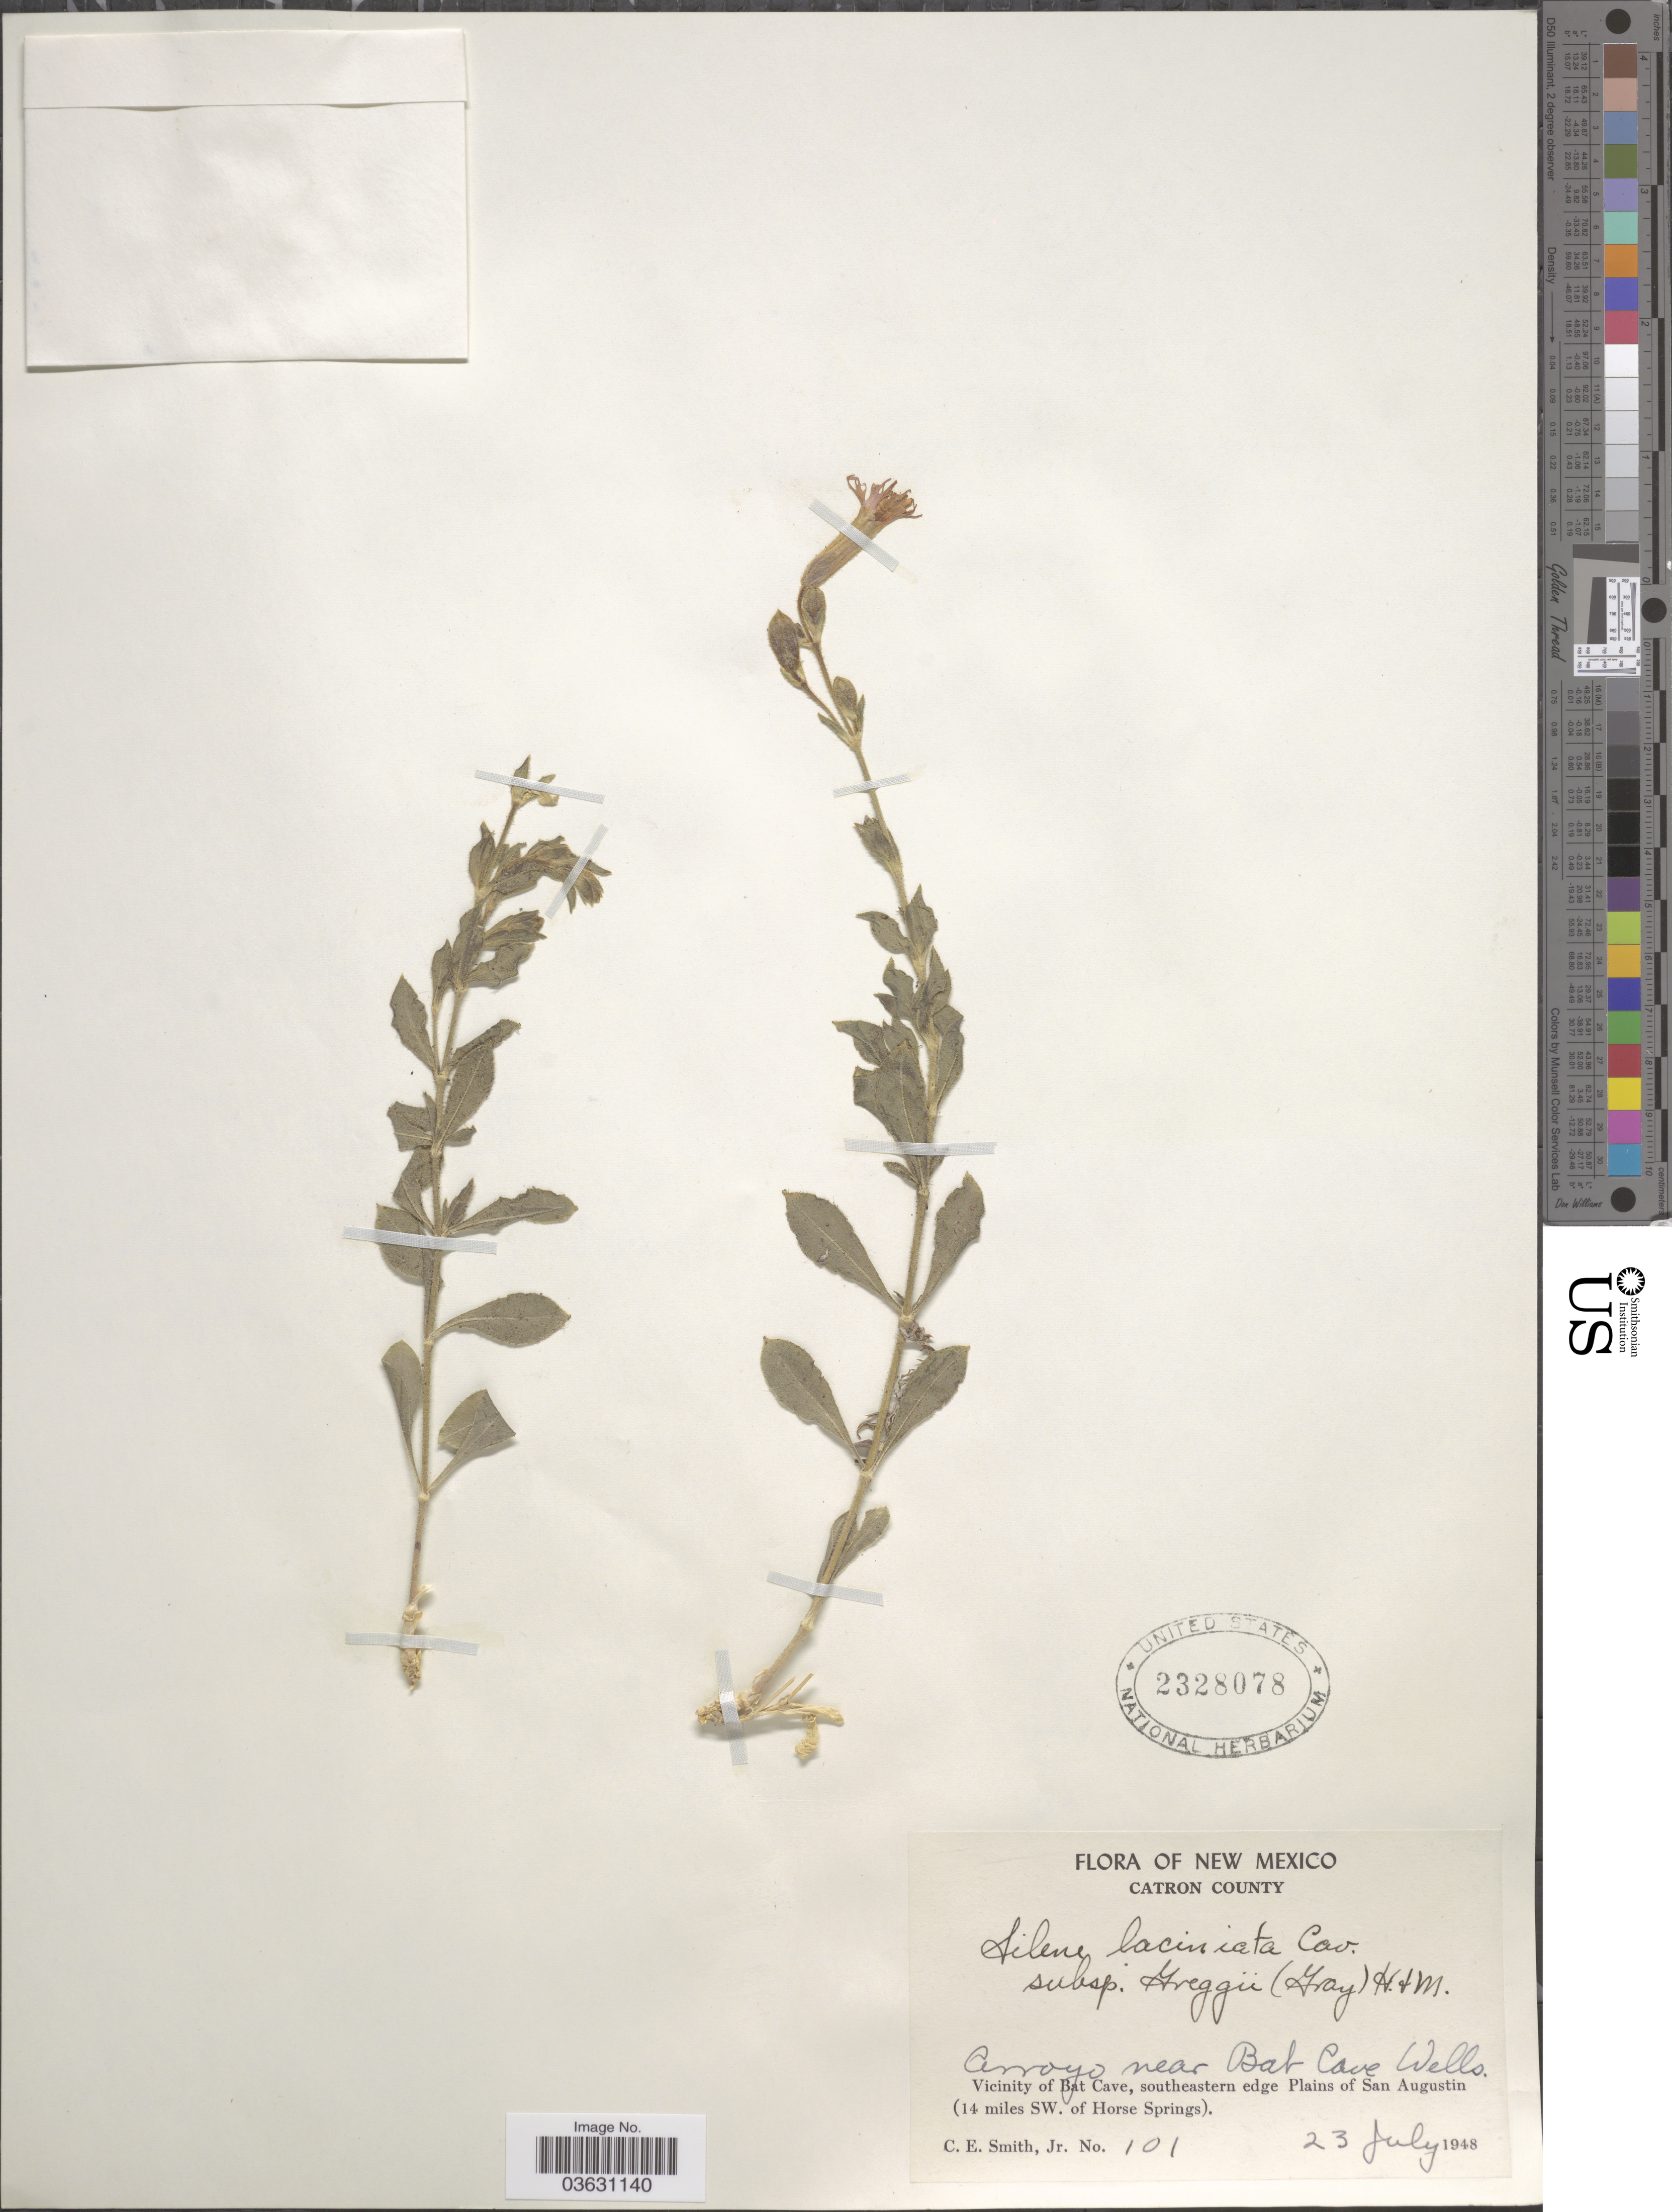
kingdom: Plantae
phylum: Tracheophyta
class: Magnoliopsida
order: Caryophyllales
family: Caryophyllaceae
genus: Silene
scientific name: Silene laciniata subsp. greggii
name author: (A. Gray) C.L. Hitchc. & Maguire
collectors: C. E. Smith Jr.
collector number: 101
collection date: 1948-07-23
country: United States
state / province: New Mexico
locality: Catron County. Arroyo near Bat Cave Wells. Vicinity of Bat Cave, southeastern edge Plains of San Augustin (14 miles SW. of Horse Springs).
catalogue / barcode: US 2328078